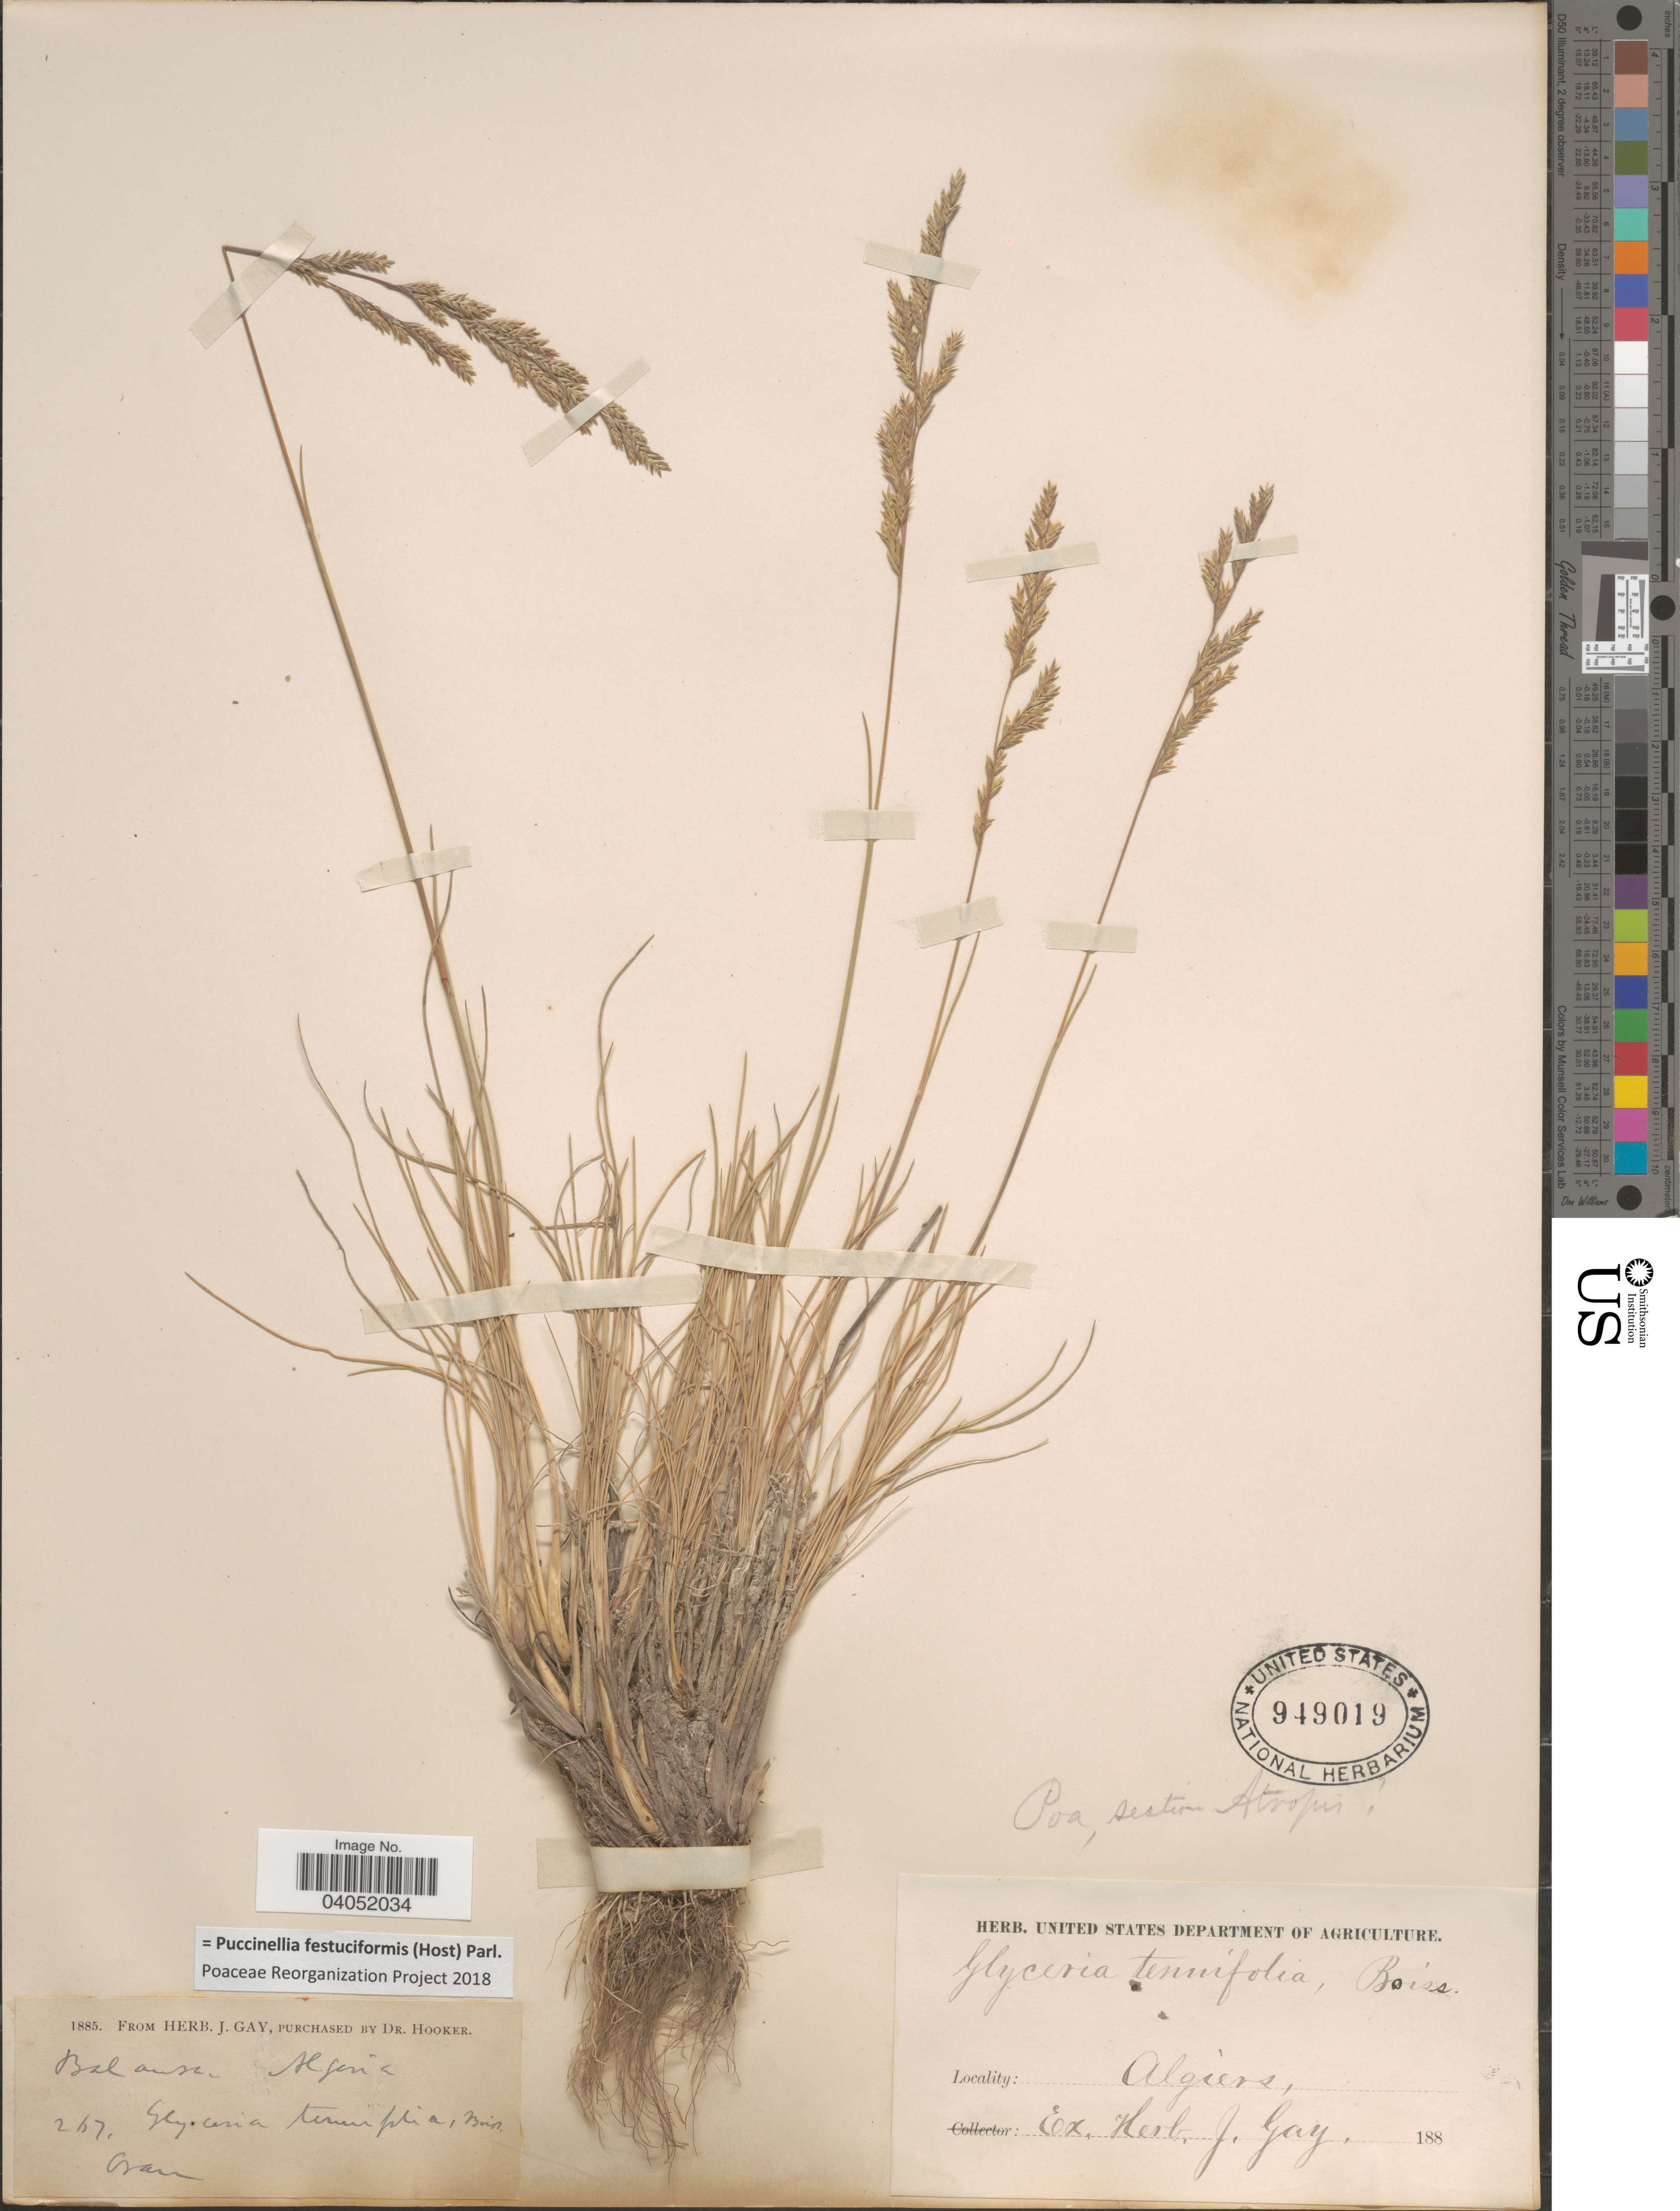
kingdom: Plantae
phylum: Tracheophyta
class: Liliopsida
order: Poales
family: Poaceae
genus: Puccinellia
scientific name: Puccinellia festuciformis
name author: (Host) Parl.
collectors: -. Balansa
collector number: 267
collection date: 1885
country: Algeria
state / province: Oran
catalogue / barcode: US 949019